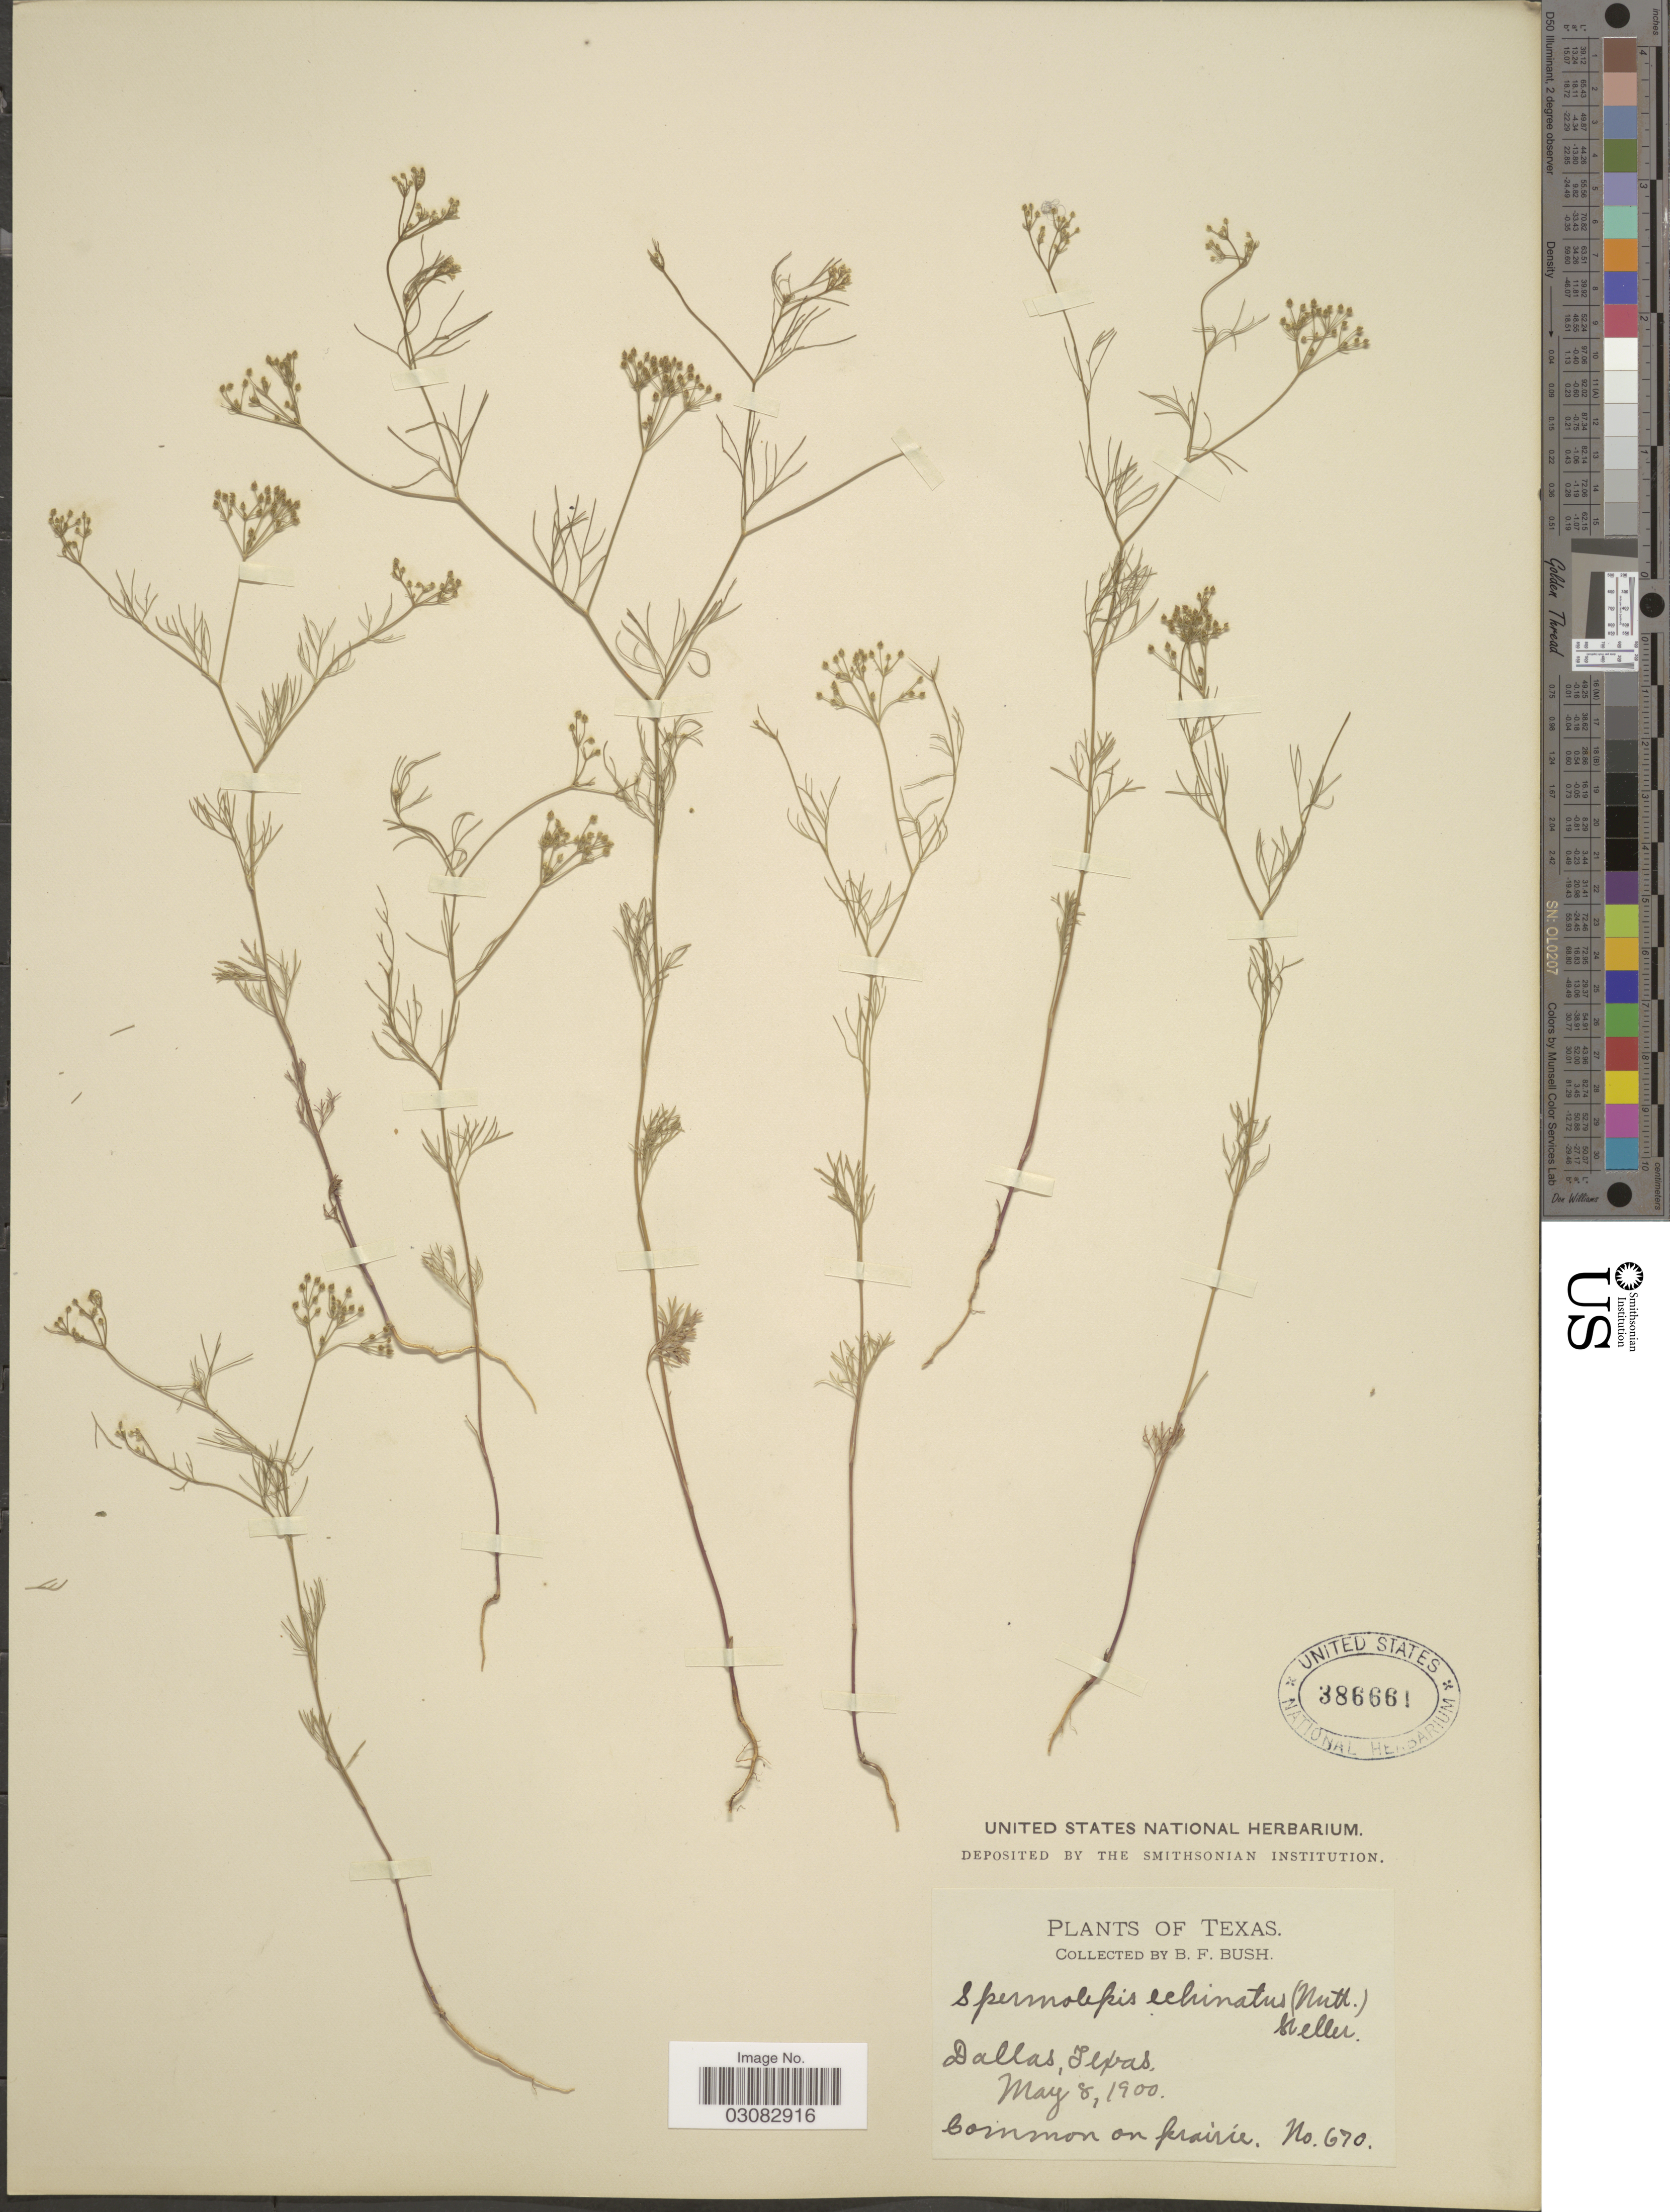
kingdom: Plantae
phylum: Tracheophyta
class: Magnoliopsida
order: Apiales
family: Apiaceae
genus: Spermolepis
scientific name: Spermolepis echinata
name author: (Nutt. ex DC.) A. Heller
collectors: B. F. Bush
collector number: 670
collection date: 1900-05-08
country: United States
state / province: Texas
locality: Dallas.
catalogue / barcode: US 386661